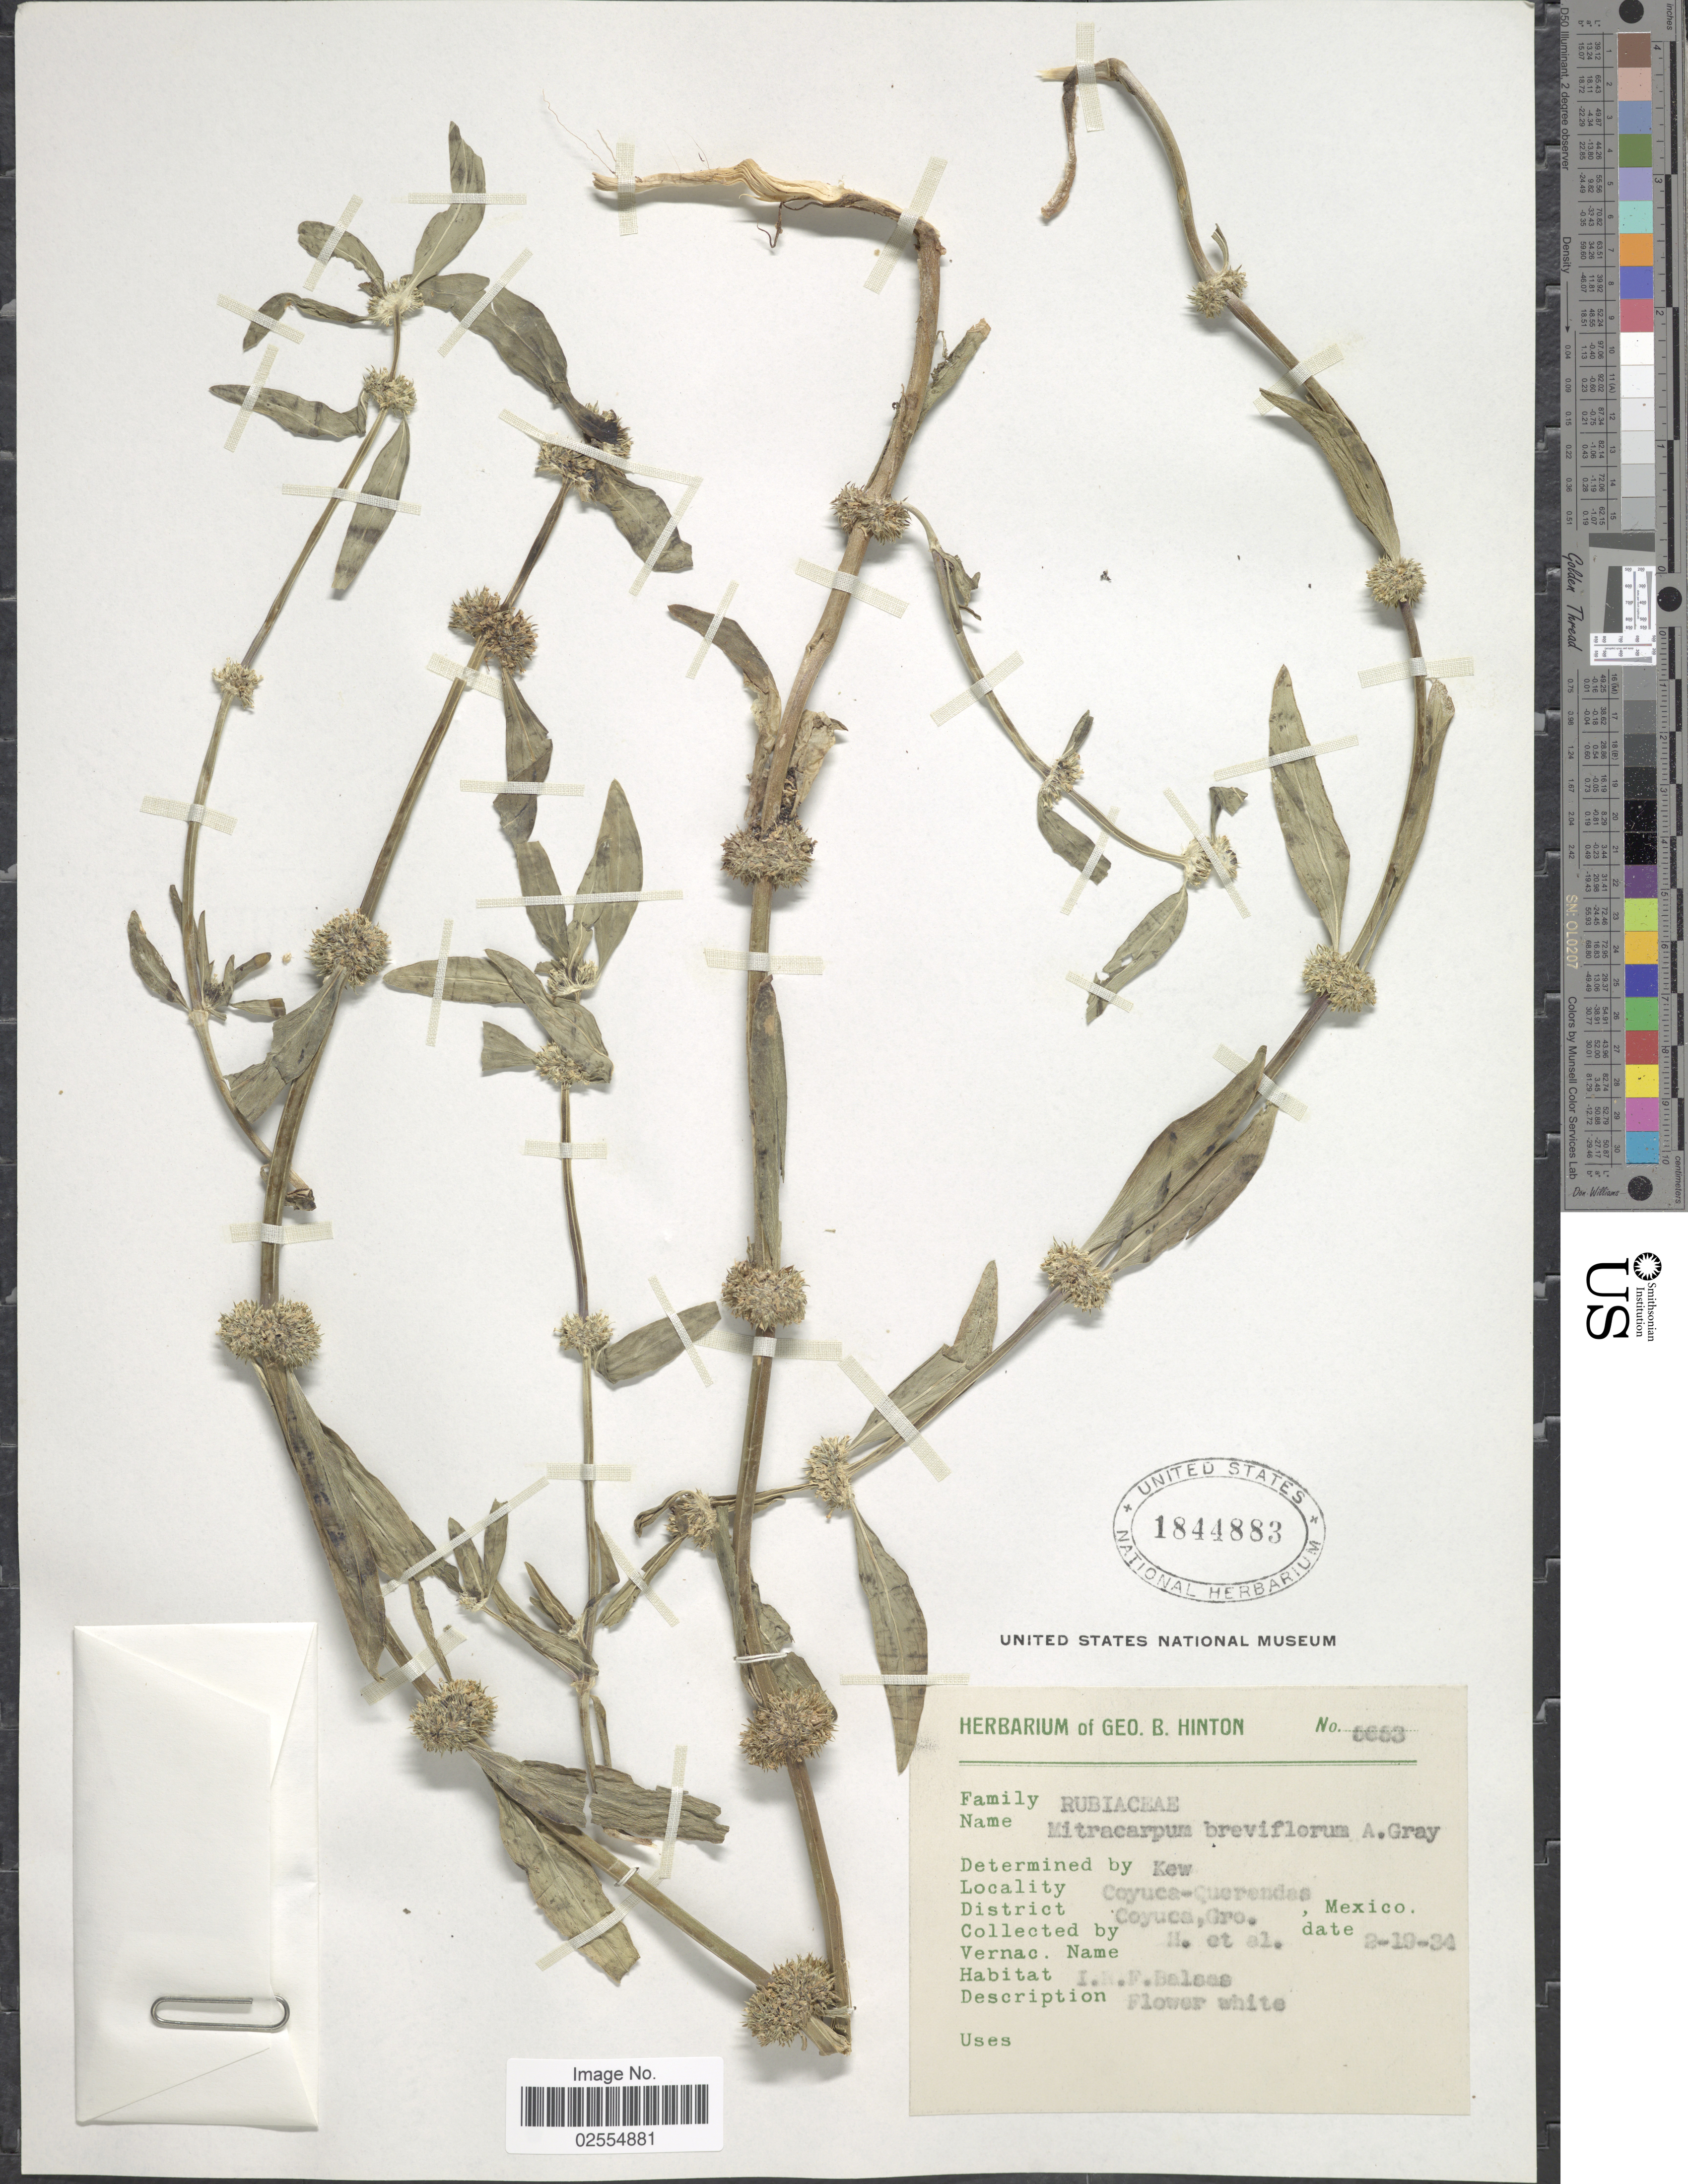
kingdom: Plantae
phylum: Tracheophyta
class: Magnoliopsida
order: Gentianales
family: Rubiaceae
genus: Mitracarpus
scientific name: Mitracarpus breviflorus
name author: A. Gray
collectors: G. B. Hinton & et al.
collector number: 5653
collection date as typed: Transcribed d/m/y: 19/2/34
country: Mexico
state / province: Guerrero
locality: Coyuca-Querendas. District Coyuca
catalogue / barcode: US 1844883